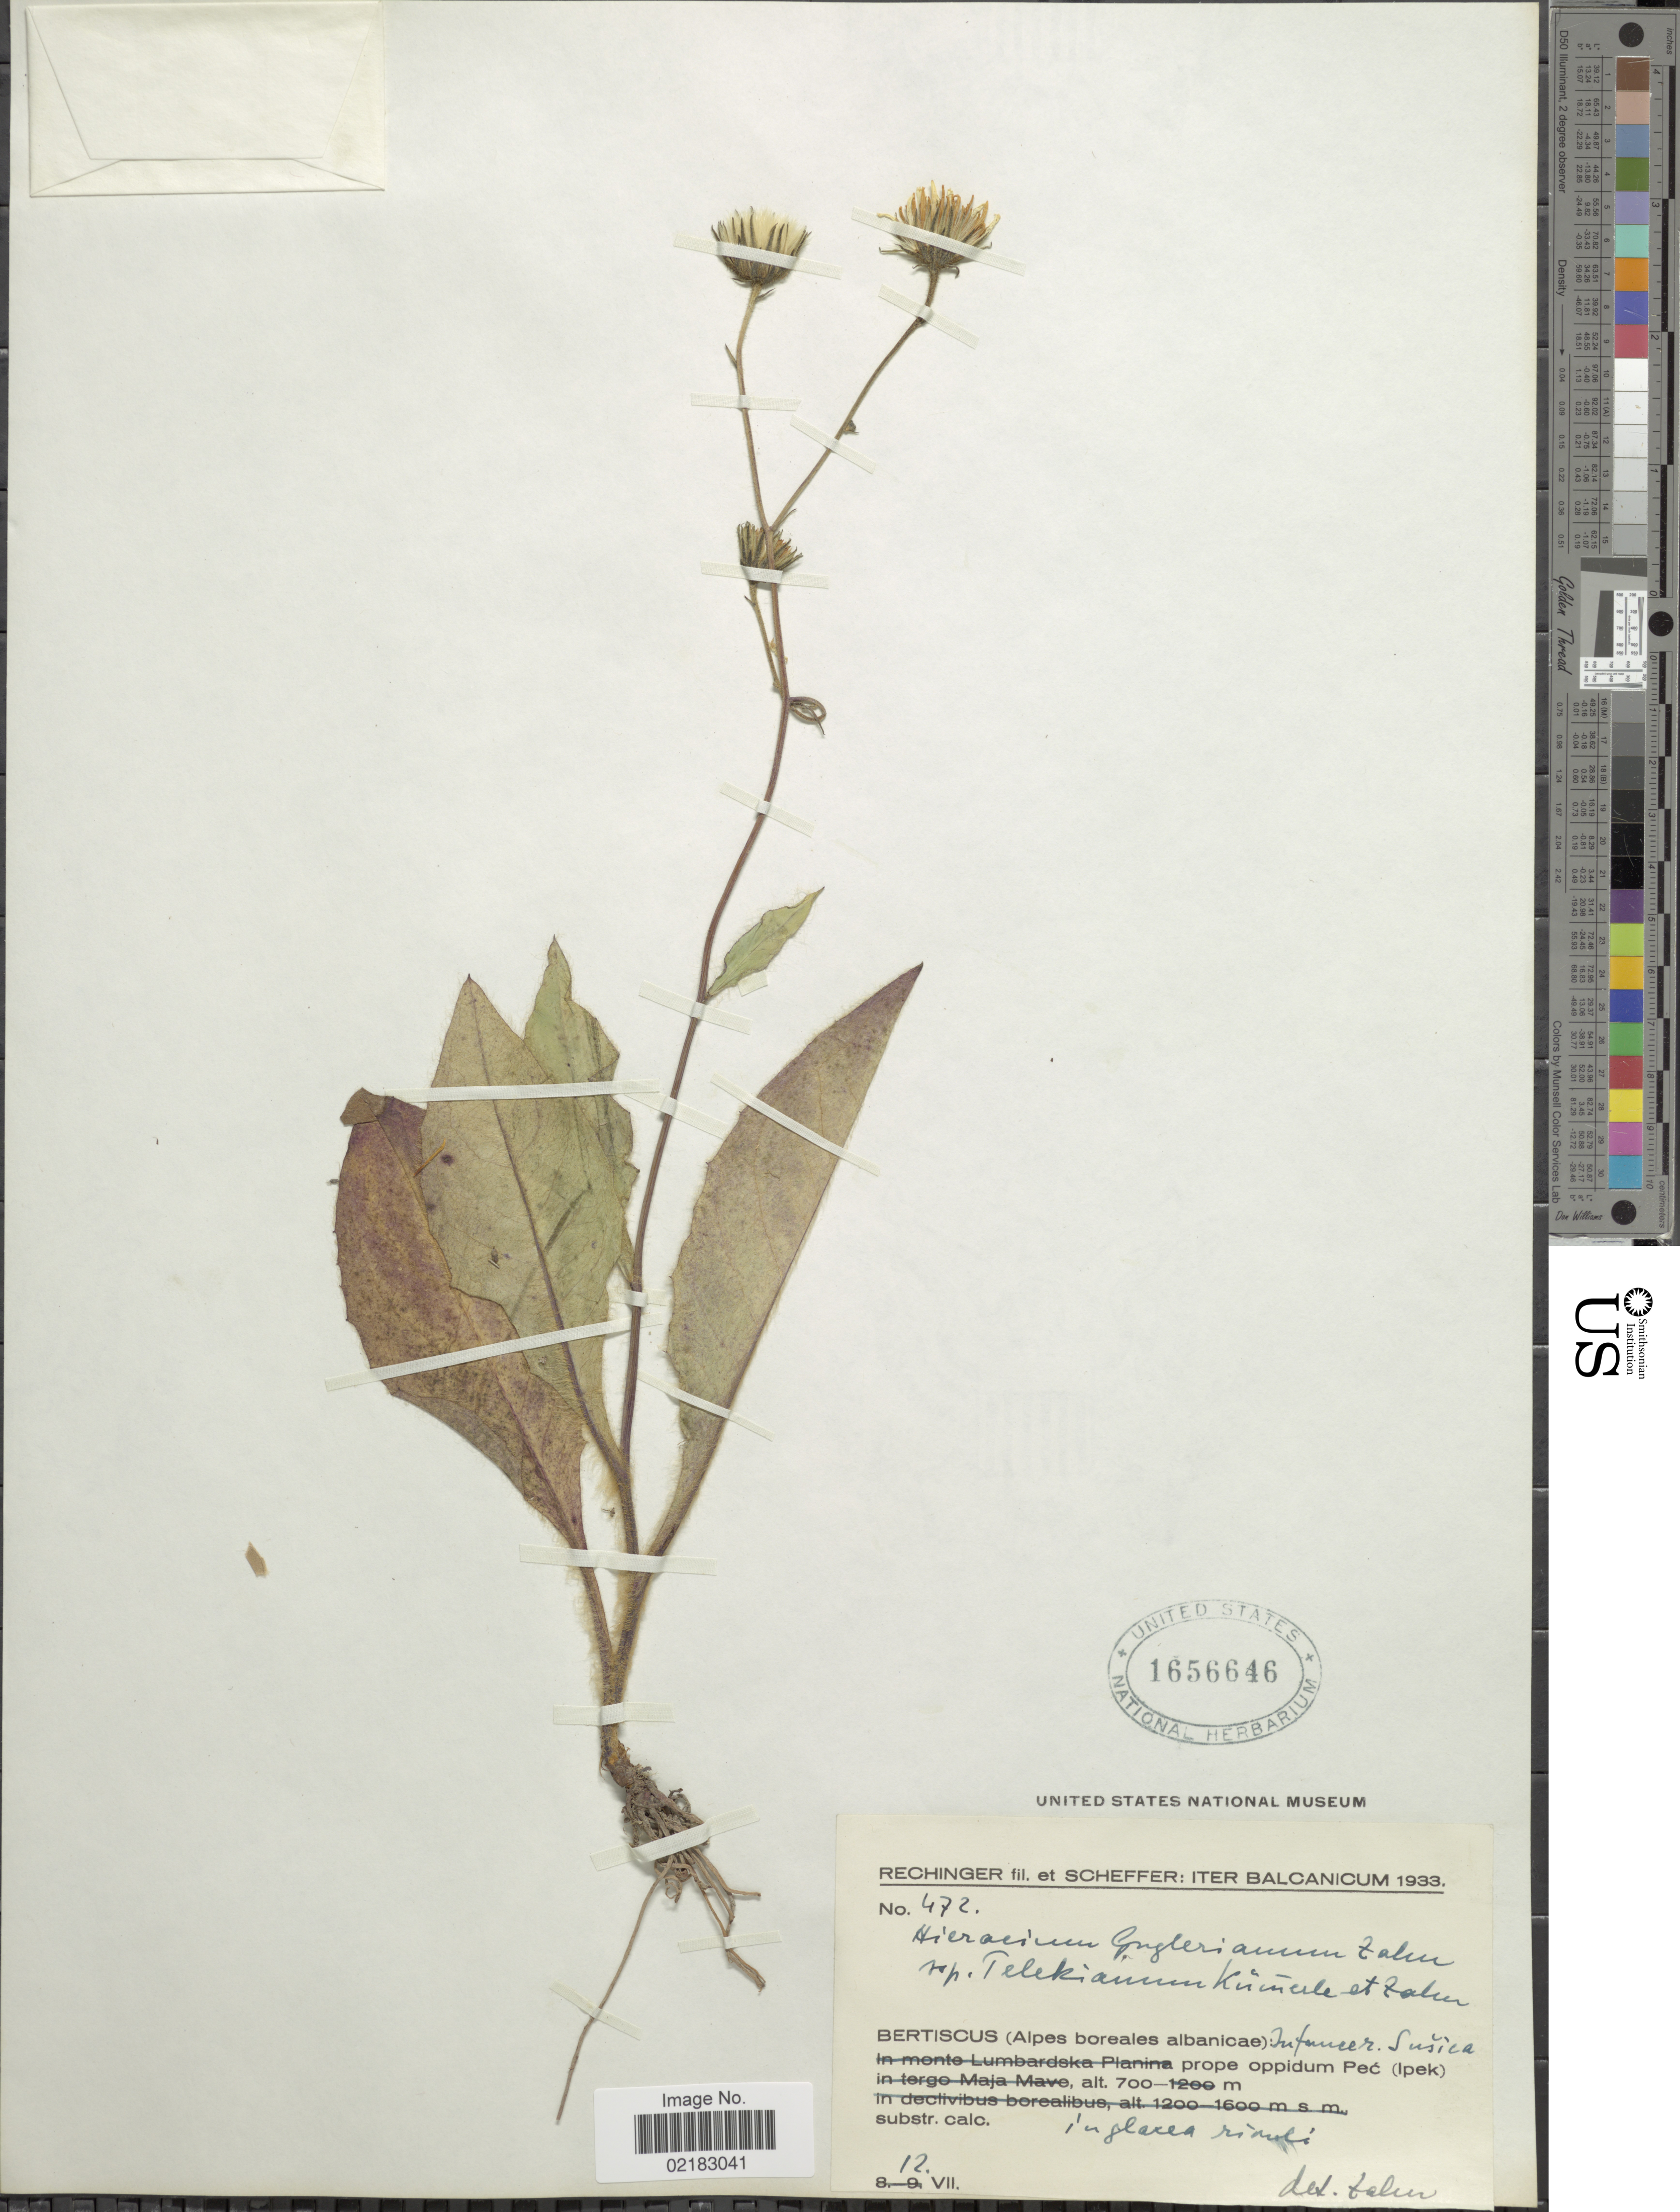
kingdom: Plantae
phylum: Tracheophyta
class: Magnoliopsida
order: Asterales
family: Asteraceae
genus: Hieracium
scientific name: Hieracium guglerianum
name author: Zahn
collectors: F. Rechinger & Scheffer, --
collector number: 472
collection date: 1933-07-12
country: Kosovo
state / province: Pejës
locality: Bertiscus (Alpes boreales albanicae) infrauer Susica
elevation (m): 700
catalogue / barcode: US 1656646